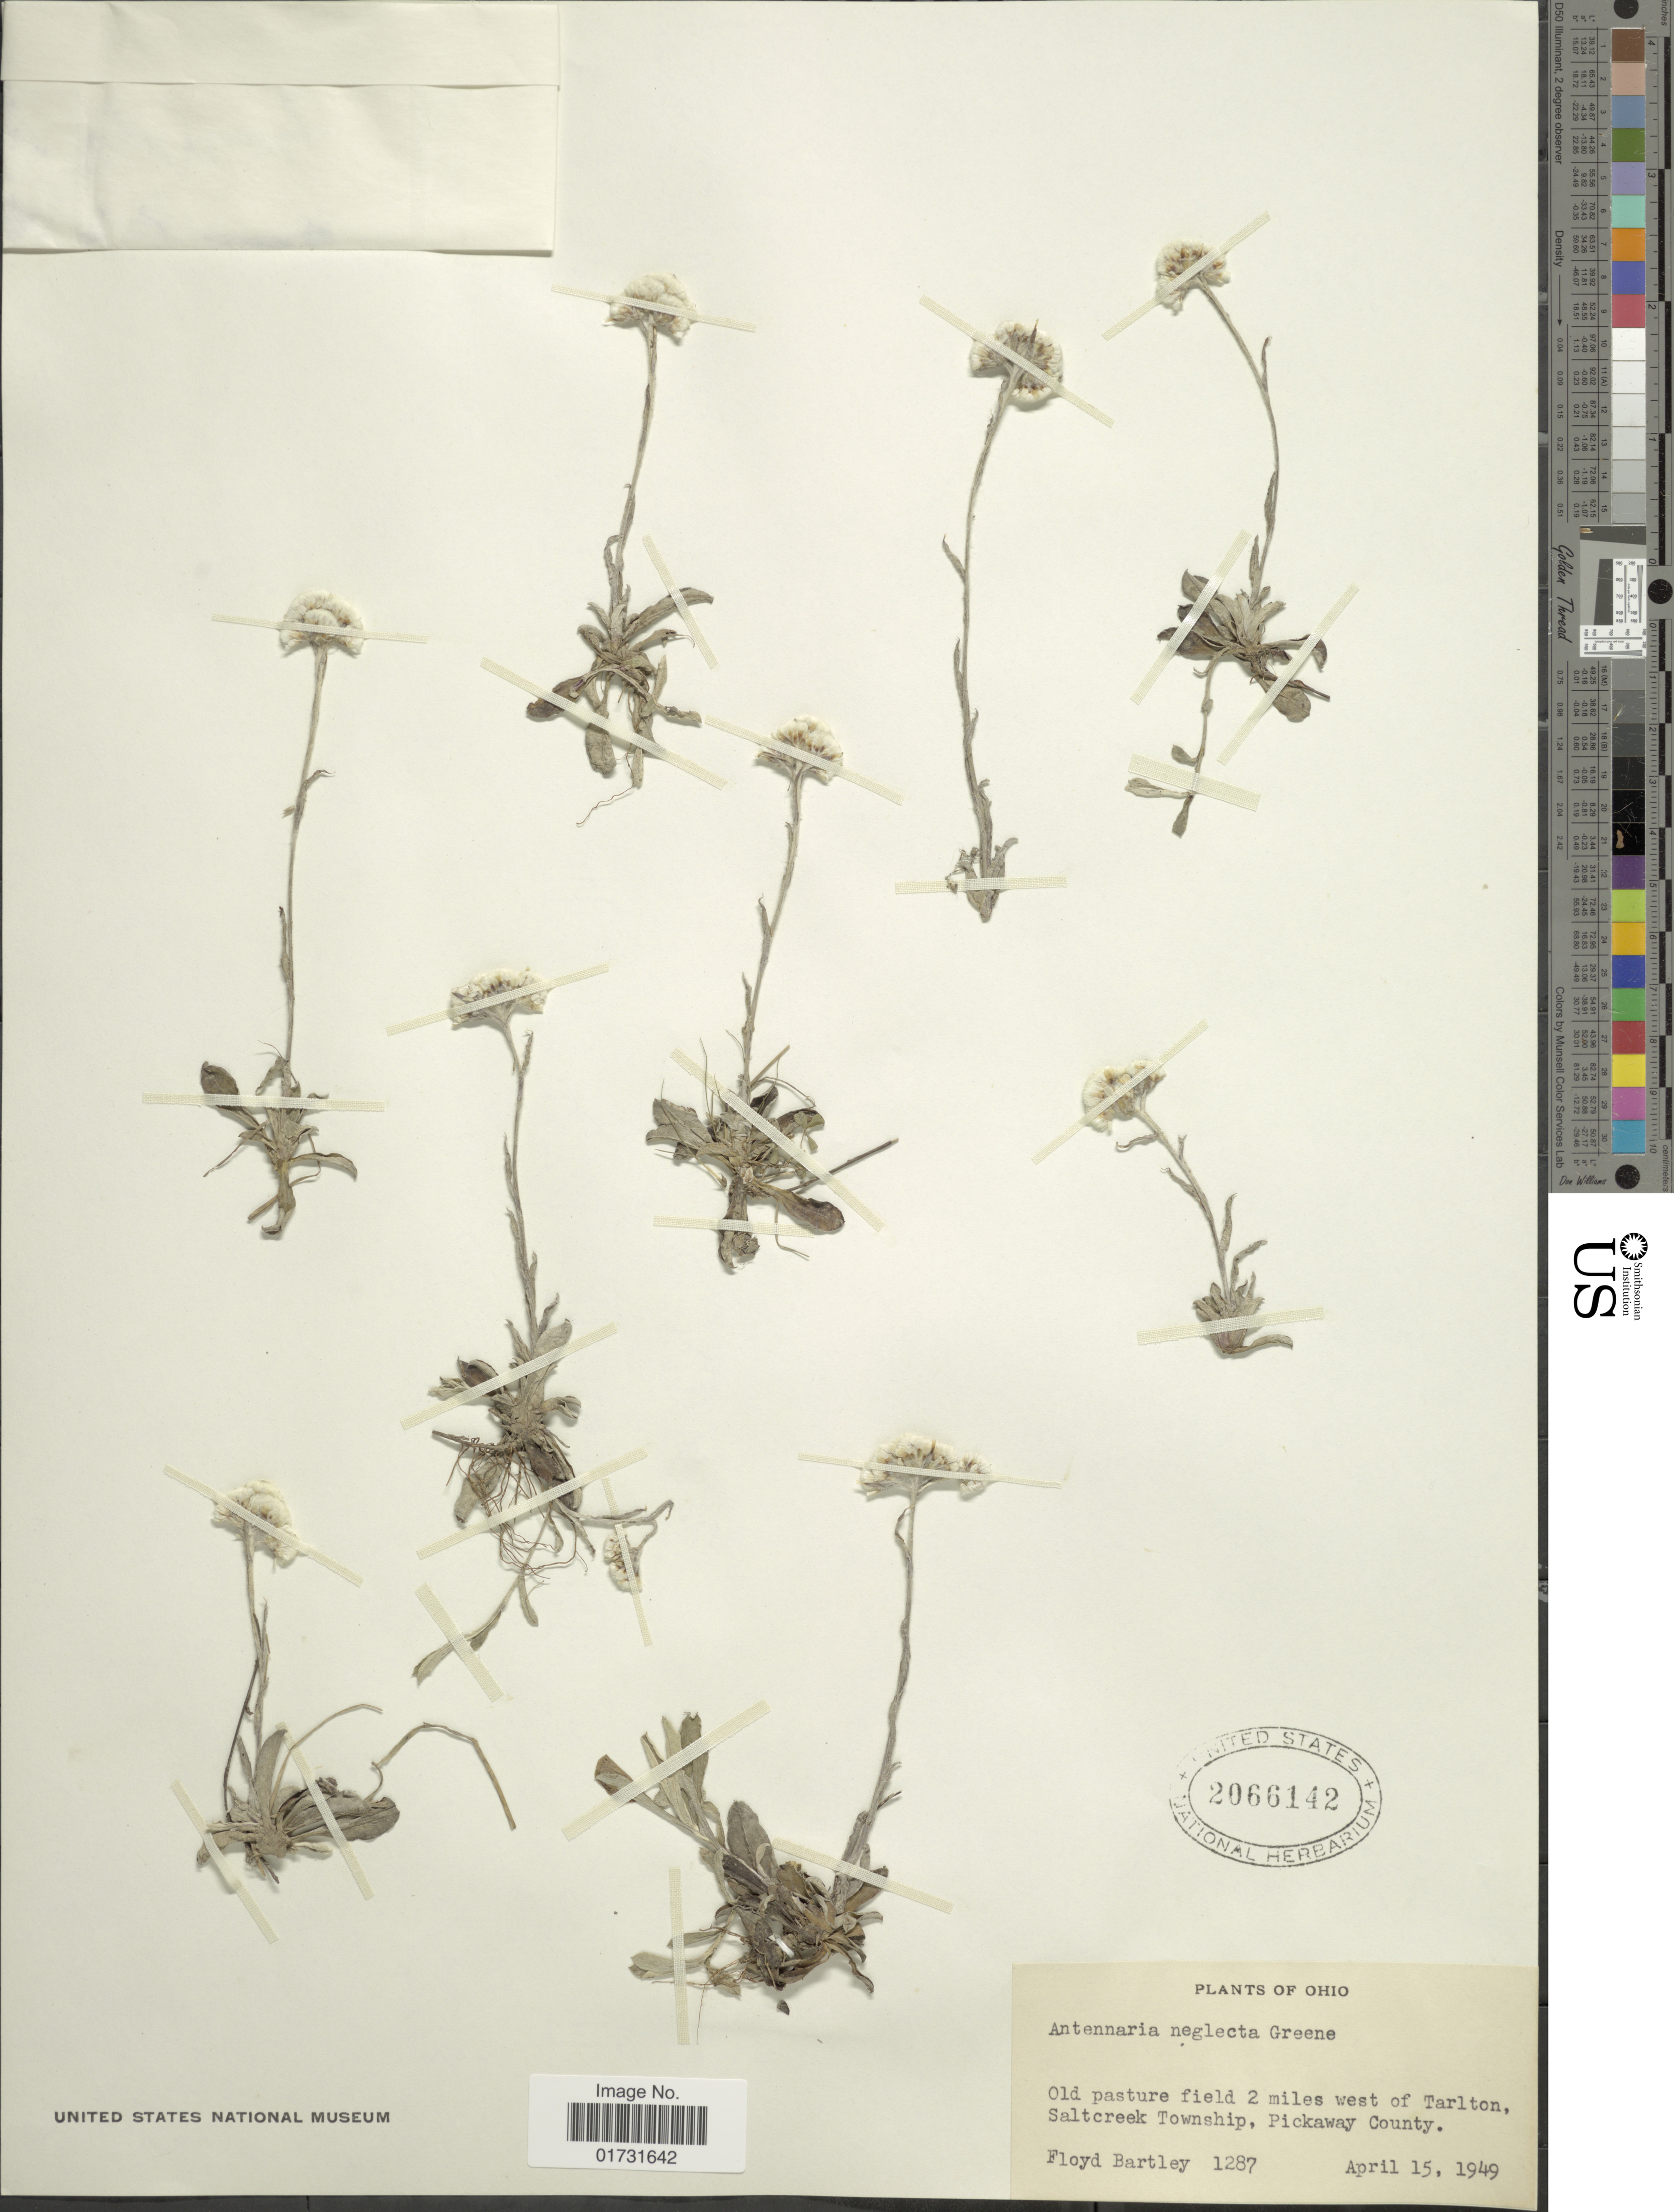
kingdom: Plantae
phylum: Tracheophyta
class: Magnoliopsida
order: Asterales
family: Asteraceae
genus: Antennaria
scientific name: Antennaria neglecta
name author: Greene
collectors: F. Bartley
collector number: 1287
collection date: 1949-04-15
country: United States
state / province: Ohio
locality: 2 miles west of Tarlton, Pickaway Co.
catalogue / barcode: US 2066142